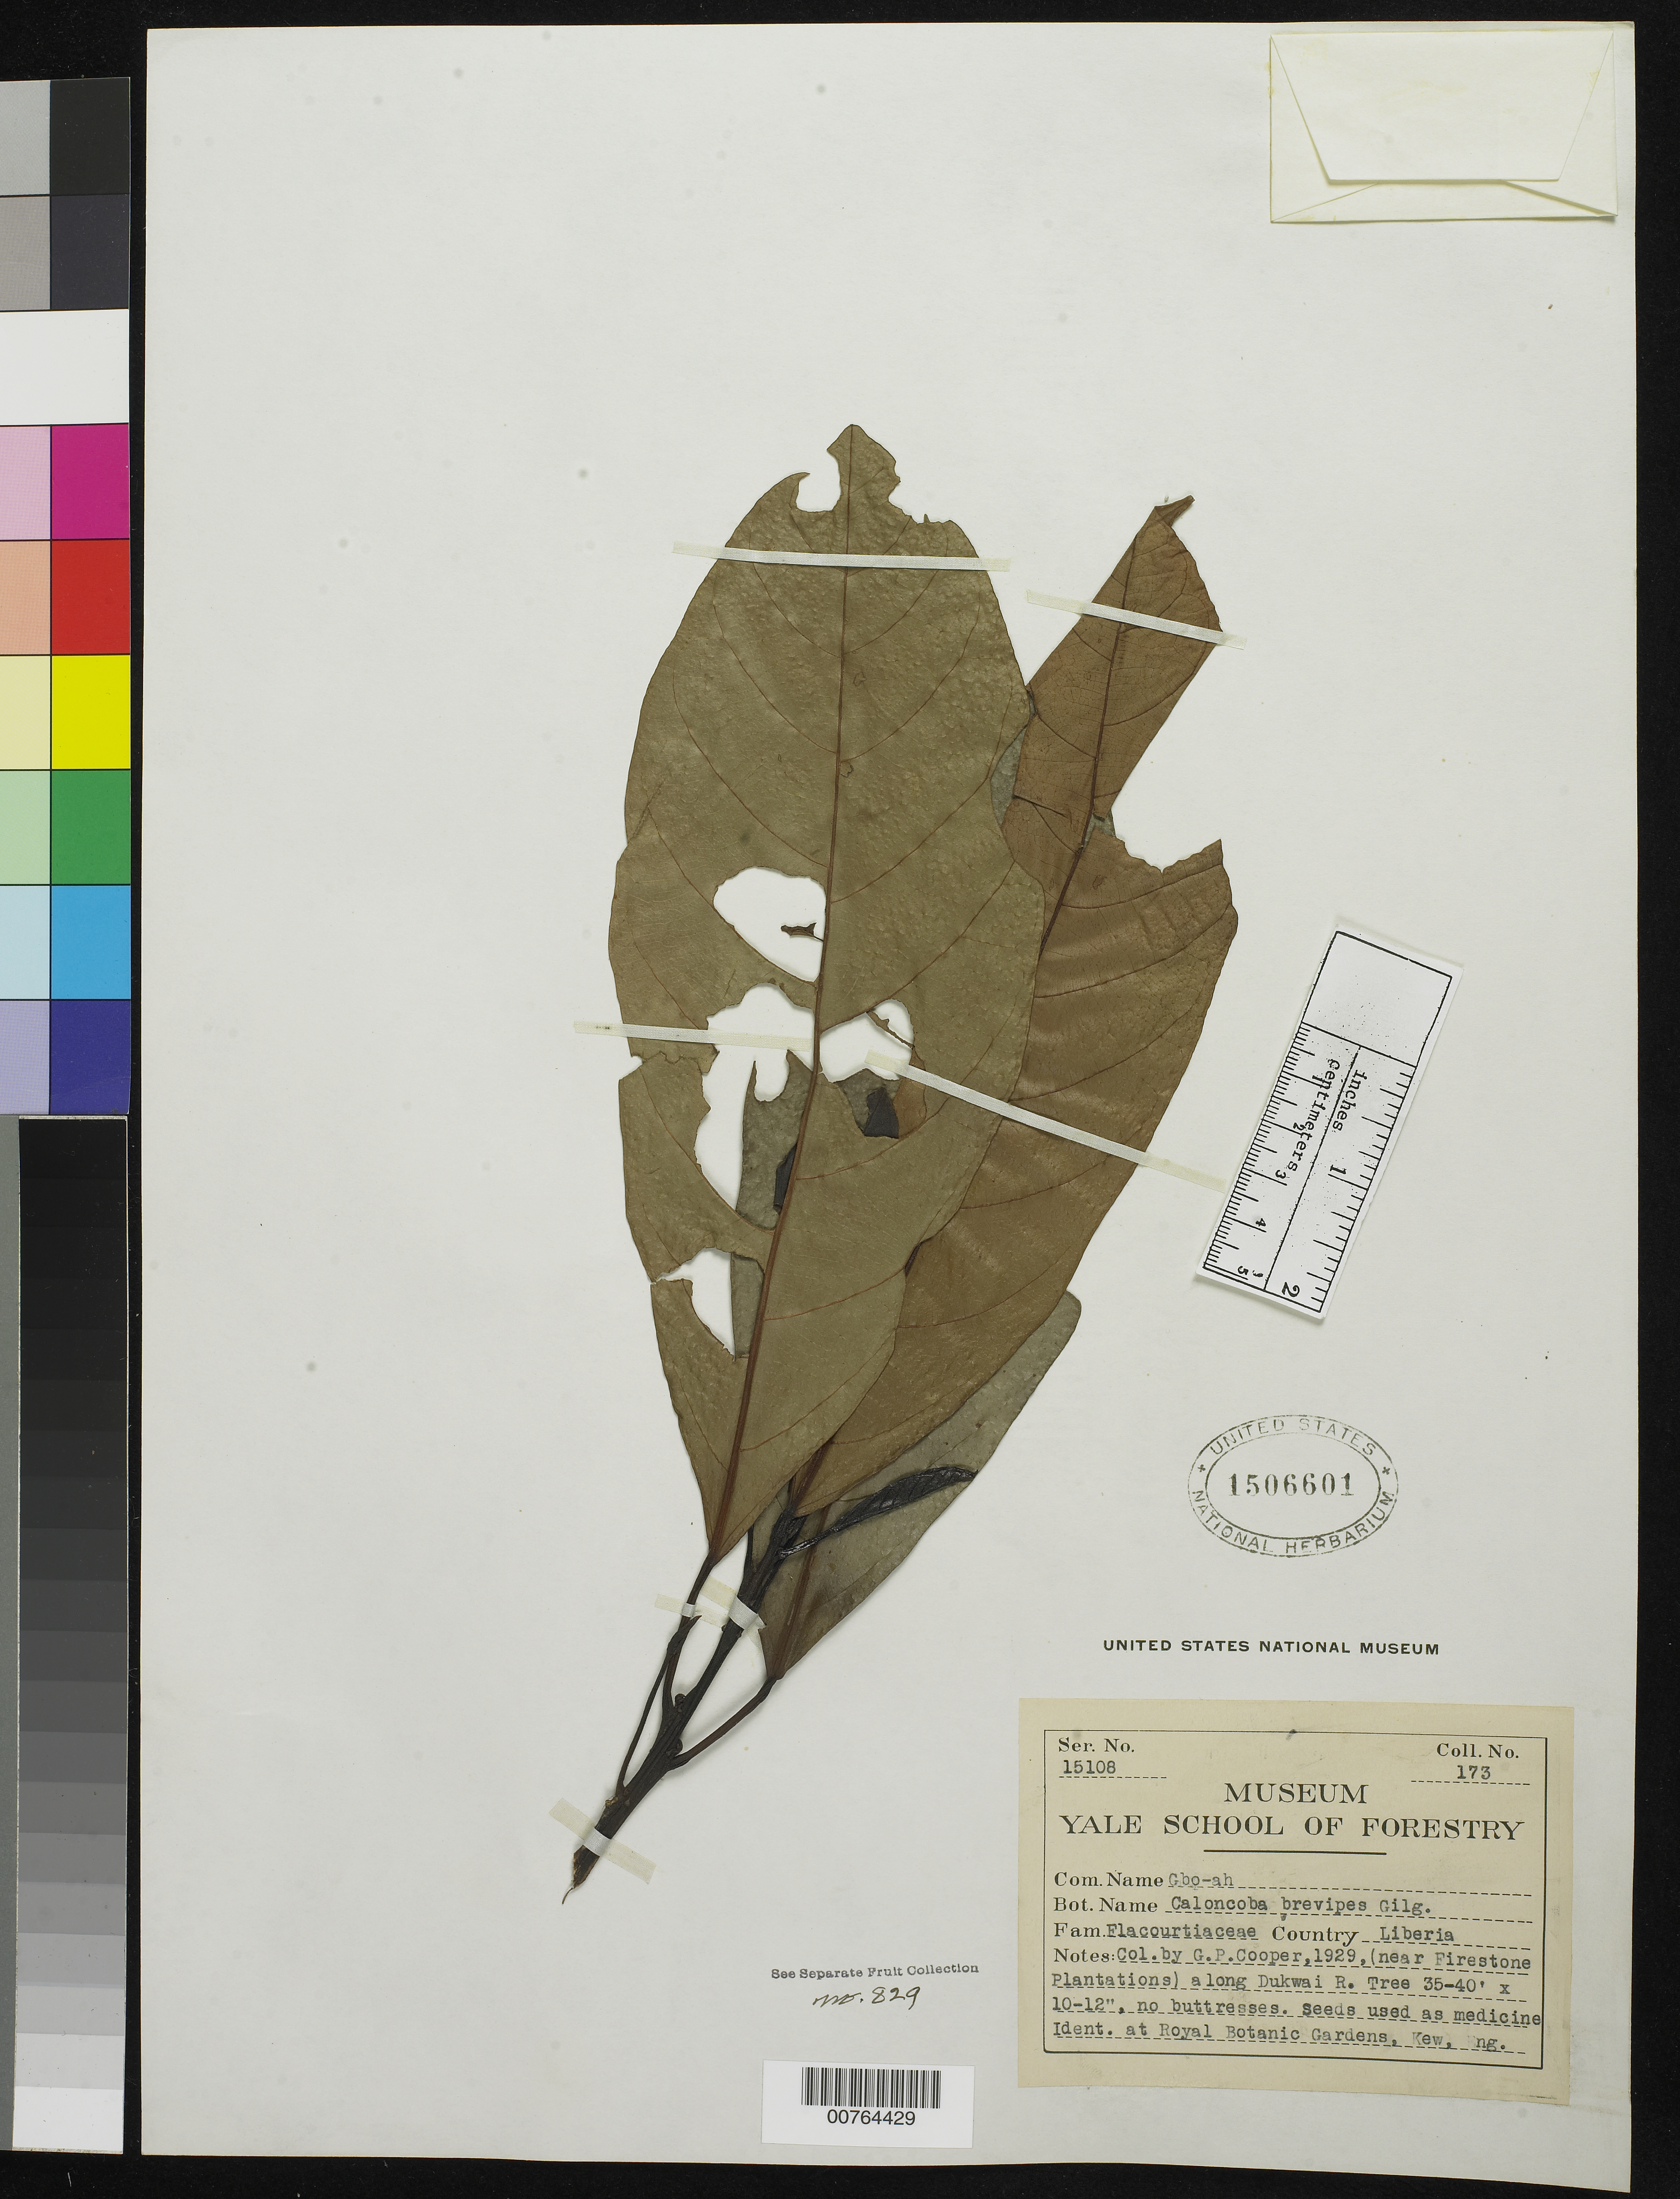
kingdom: Plantae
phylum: Tracheophyta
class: Magnoliopsida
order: Malpighiales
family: Achariaceae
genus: Caloncoba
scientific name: Caloncoba brevipes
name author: (Stapf) Gilg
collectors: G. Cooper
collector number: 173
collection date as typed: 1929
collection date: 1929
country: Liberia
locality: (near Firestone Plantations) along Dukwai R.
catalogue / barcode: US 1506601